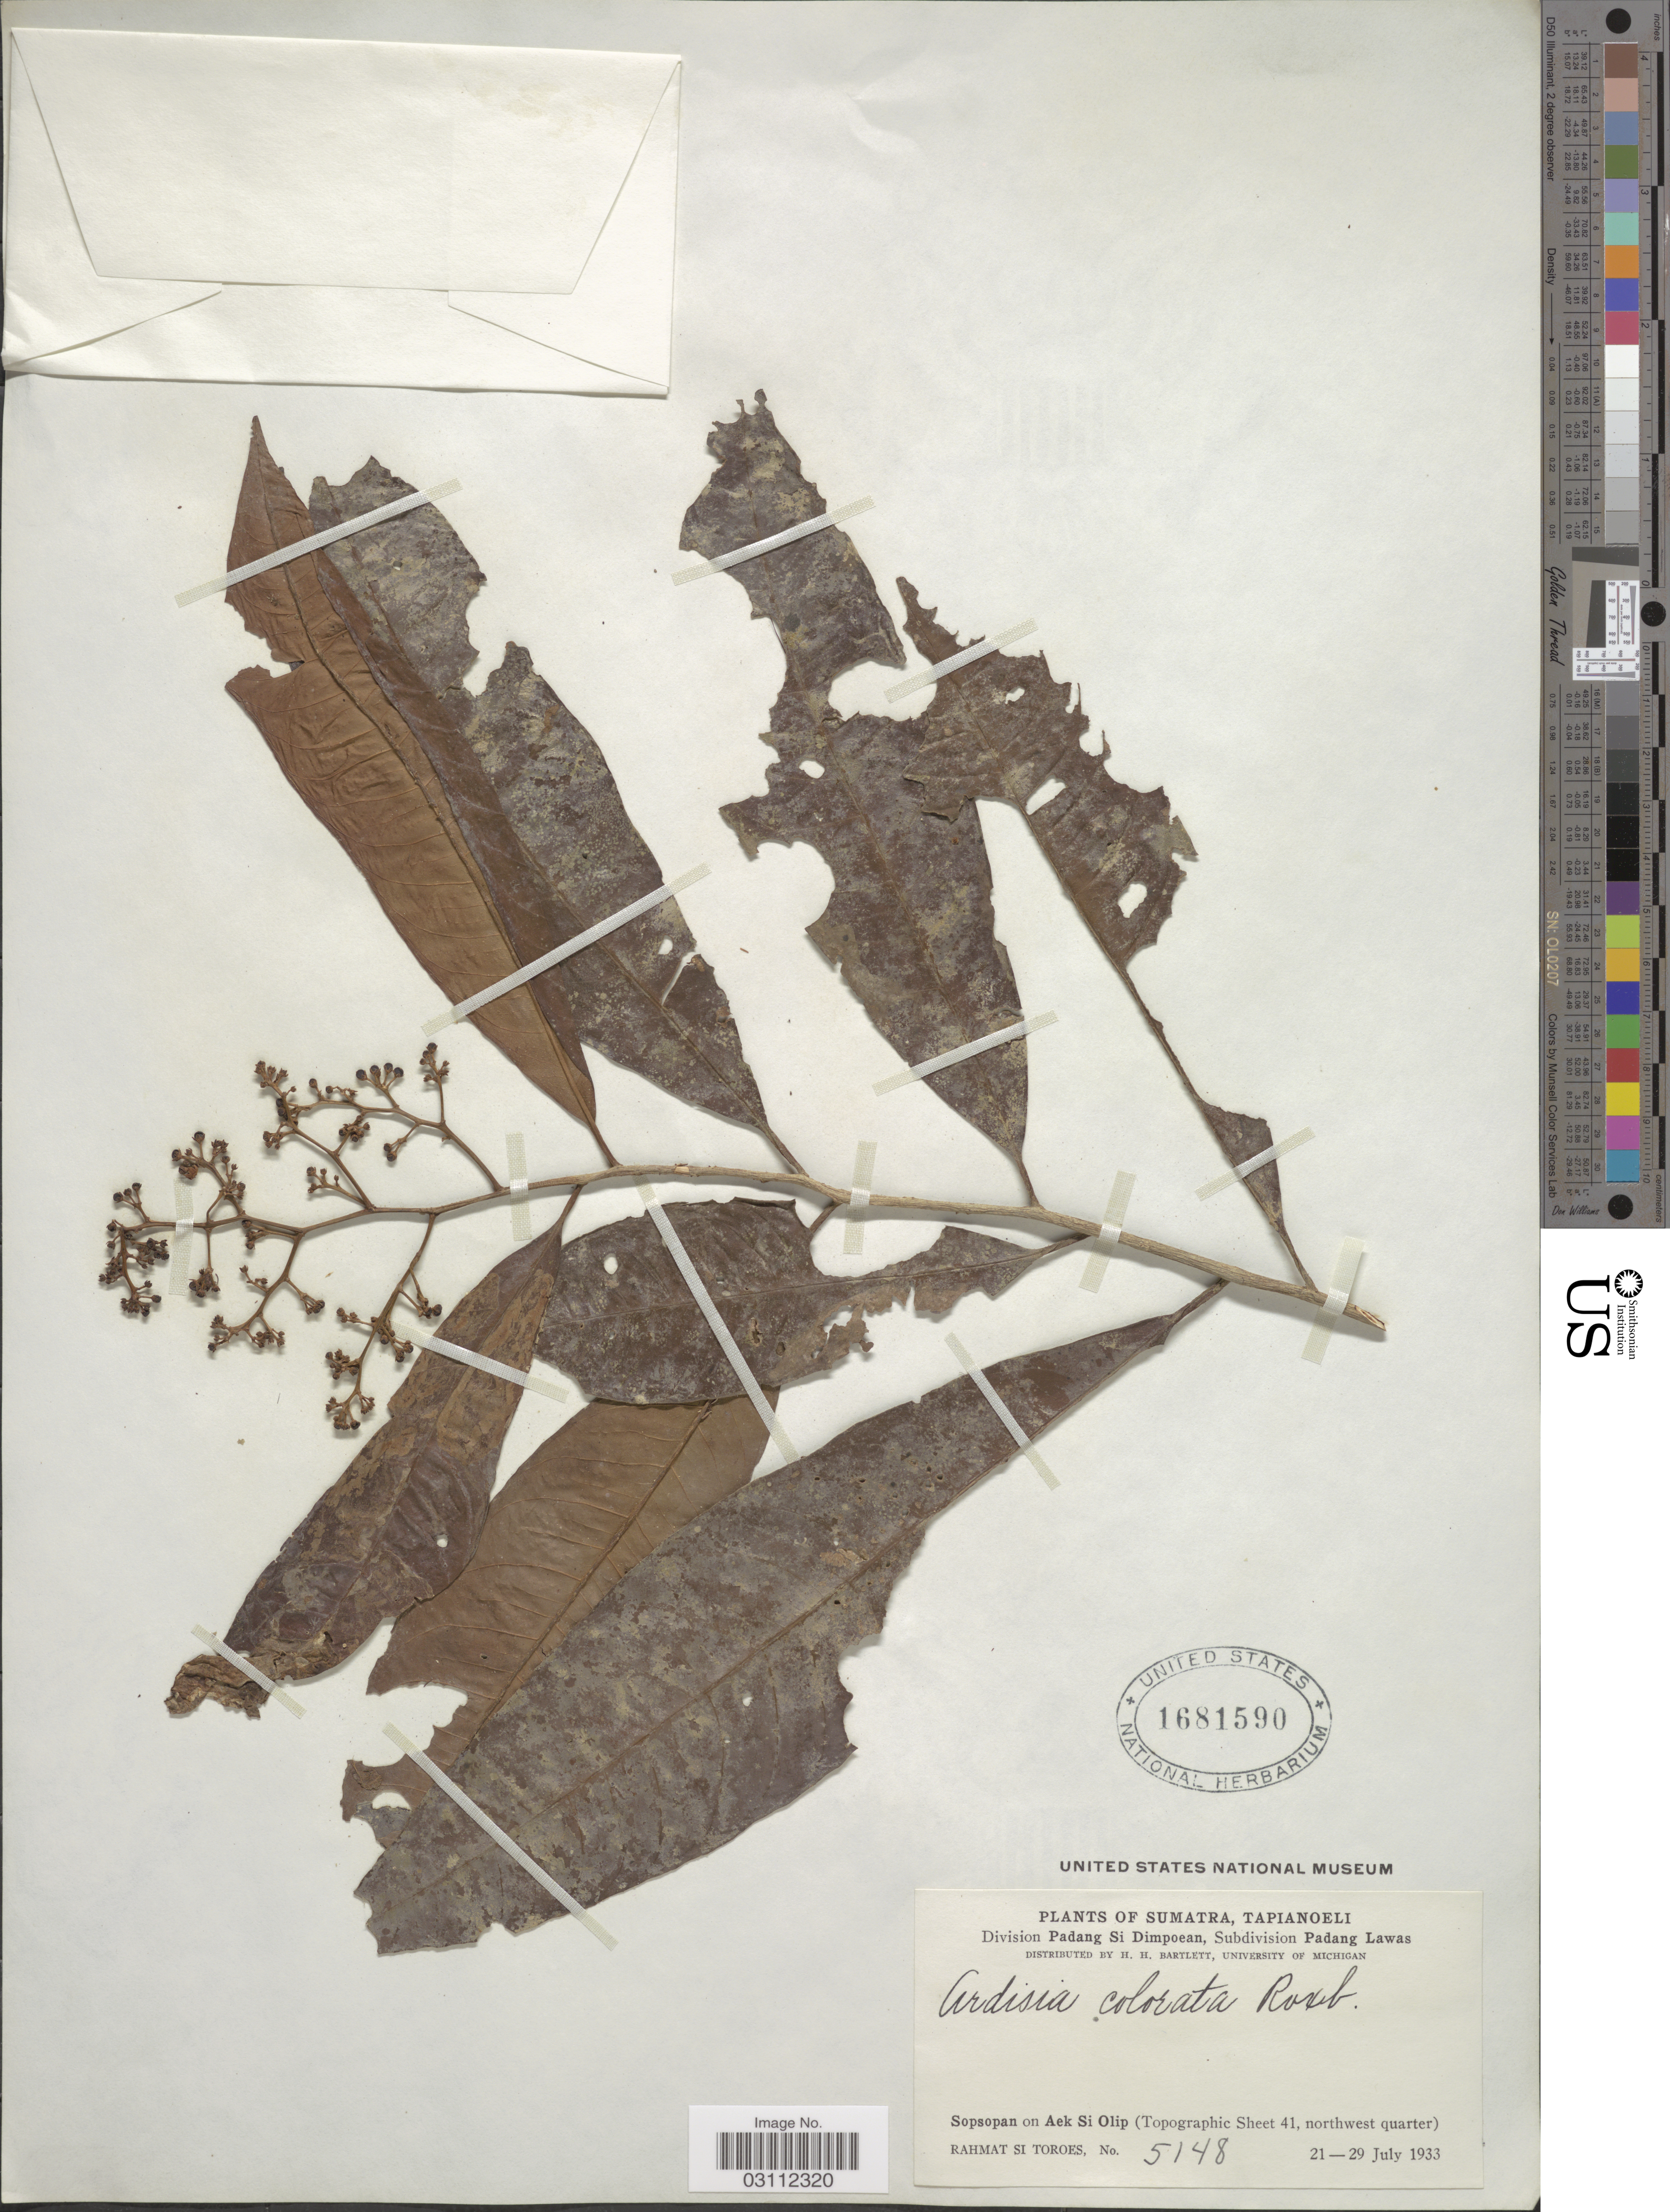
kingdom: Plantae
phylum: Tracheophyta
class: Magnoliopsida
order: Ericales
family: Primulaceae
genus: Ardisia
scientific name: Ardisia colorata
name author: Roxb.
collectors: Rahmat Si Boeea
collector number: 5148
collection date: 1933-07-21/1933-07-29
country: Indonesia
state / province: Sumatra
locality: Tapianoeli. Division Padang Si Dimpoean, Subdivision Padang Lawas. Sopsopan on Aek Si Olip (Topographic Sheet 41, northwest quarter).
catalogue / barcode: US 1681590